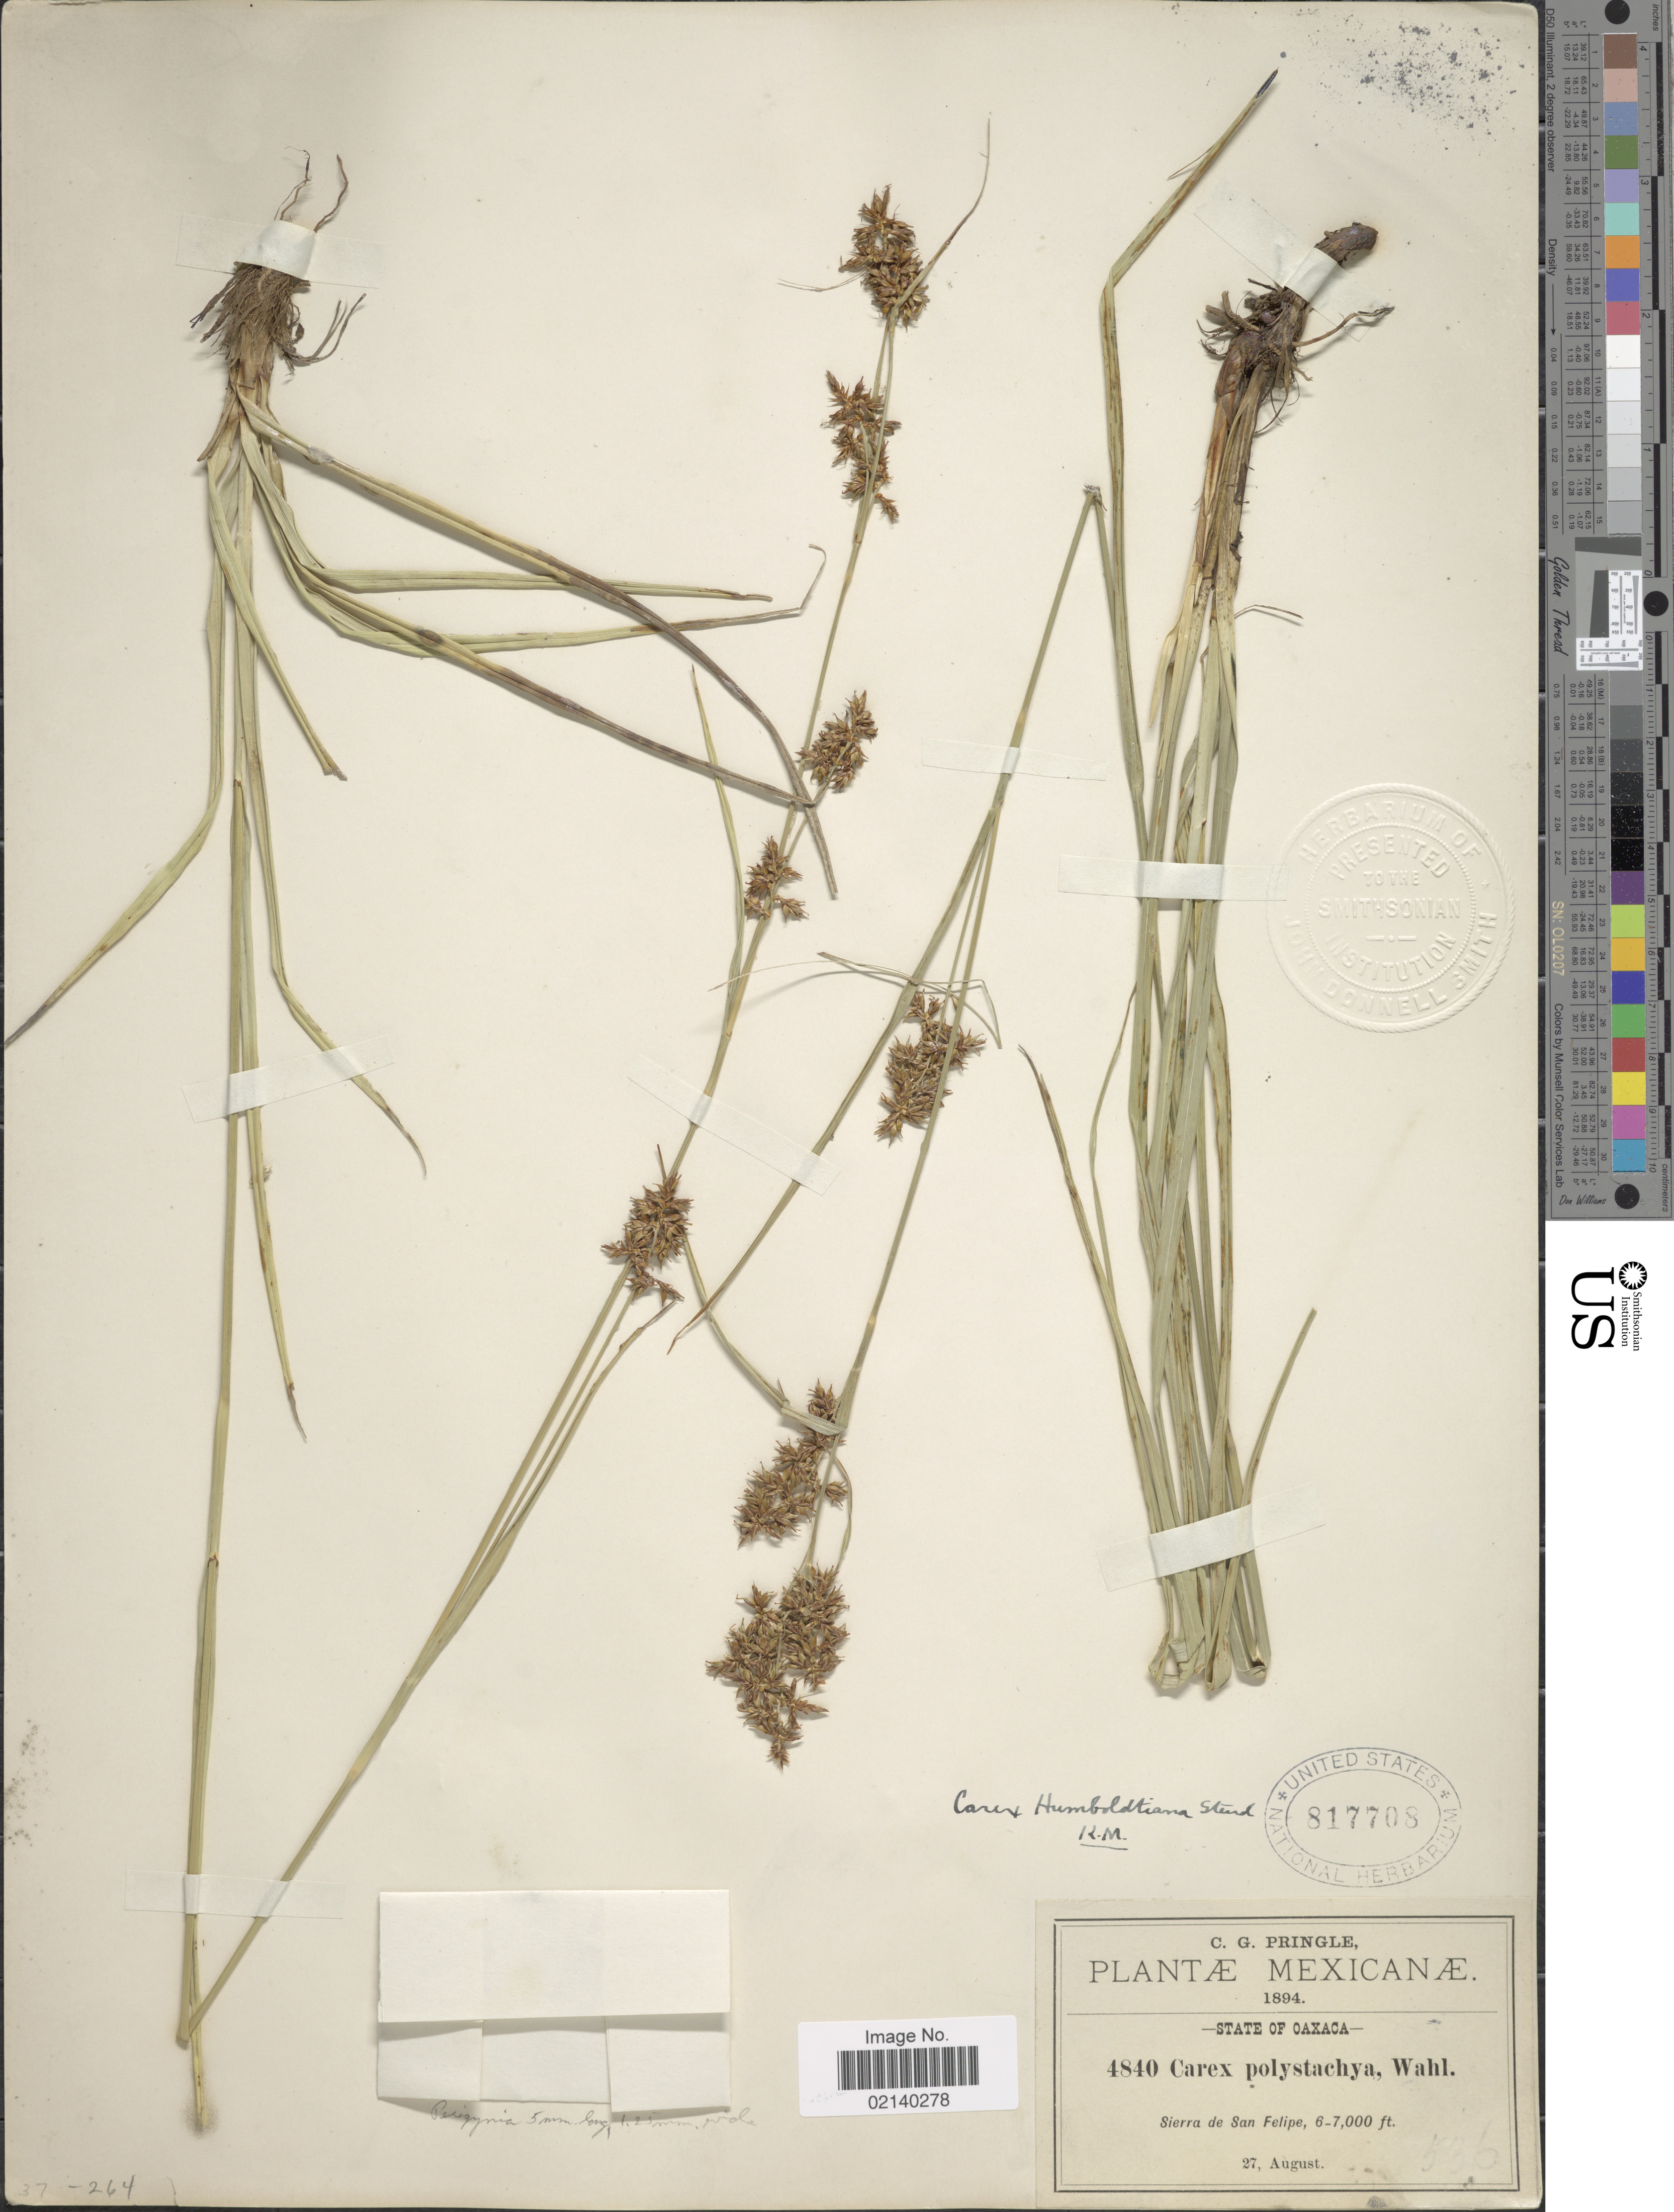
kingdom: Plantae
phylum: Tracheophyta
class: Liliopsida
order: Poales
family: Cyperaceae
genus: Carex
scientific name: Carex humboldtiana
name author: Steud.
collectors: C. G. Pringle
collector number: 4840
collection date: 1894-08-27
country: Mexico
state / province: Oaxaca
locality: Sierra de San Felipe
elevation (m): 1829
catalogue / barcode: US 817708